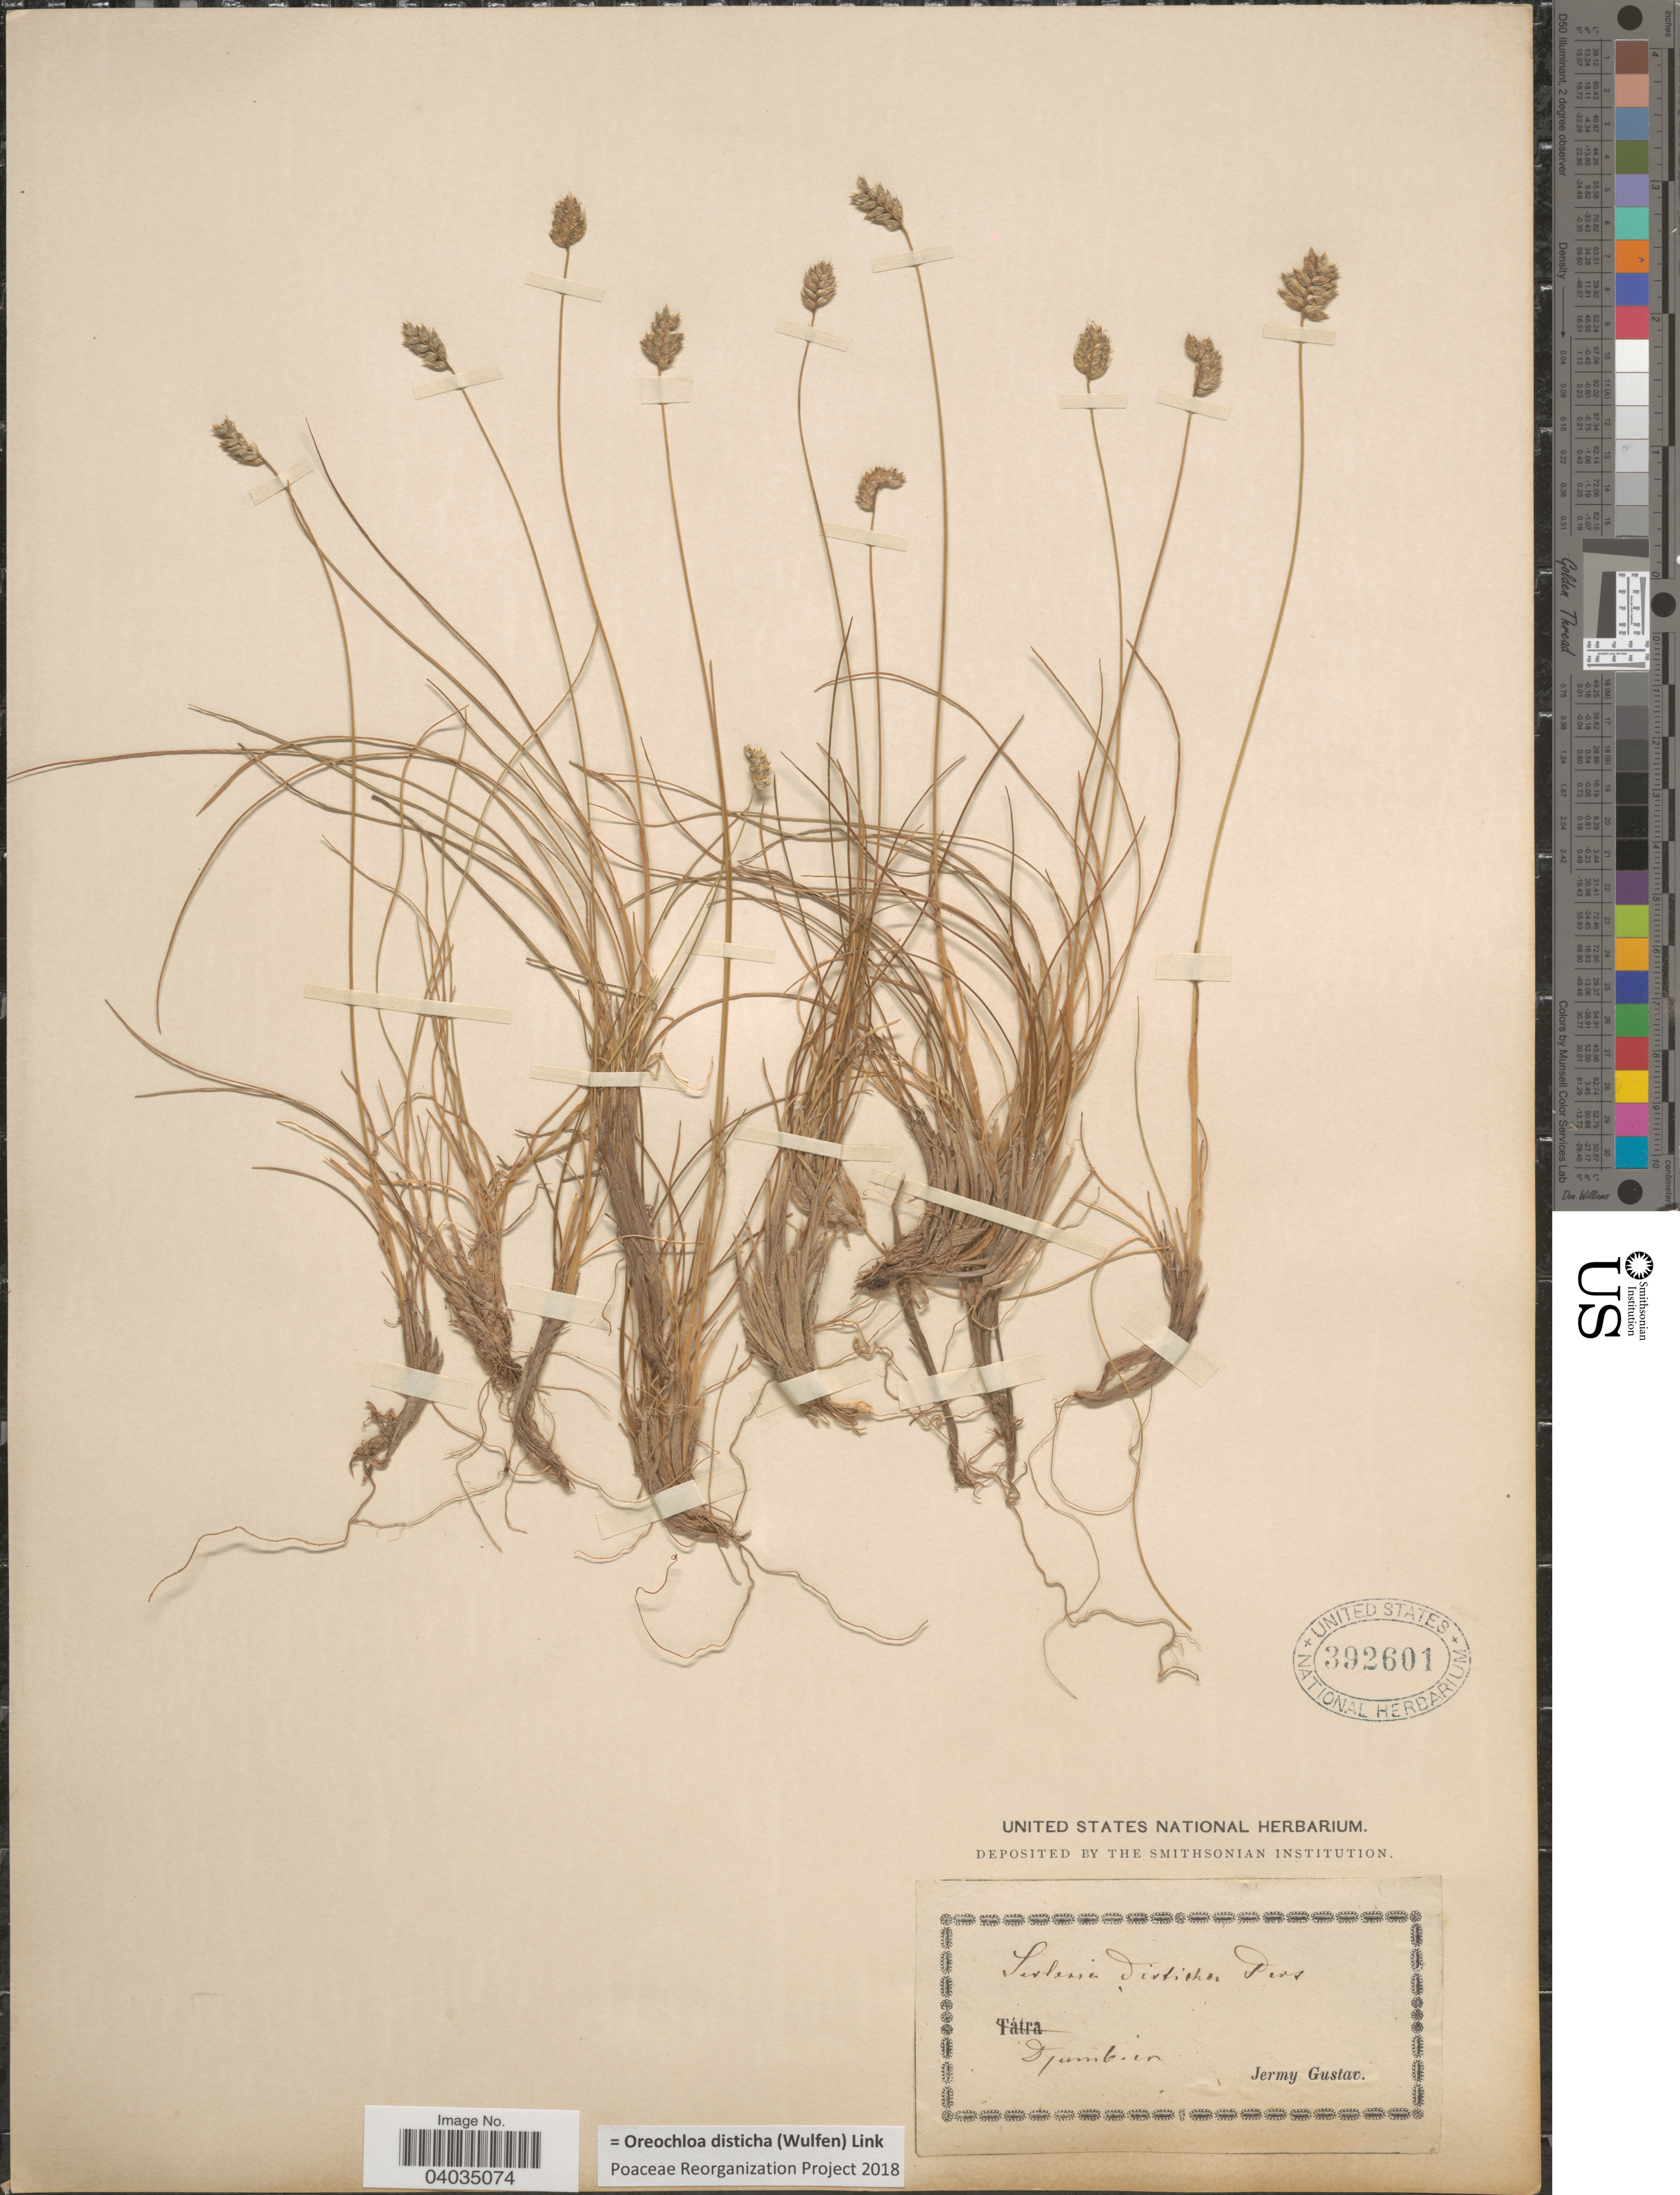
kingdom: Plantae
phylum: Tracheophyta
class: Liliopsida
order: Poales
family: Poaceae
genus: Oreochloa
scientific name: Oreochloa disticha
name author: (Wulfen) Link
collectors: J. Gustav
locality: Djumbien [interpreted].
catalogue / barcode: US 392601